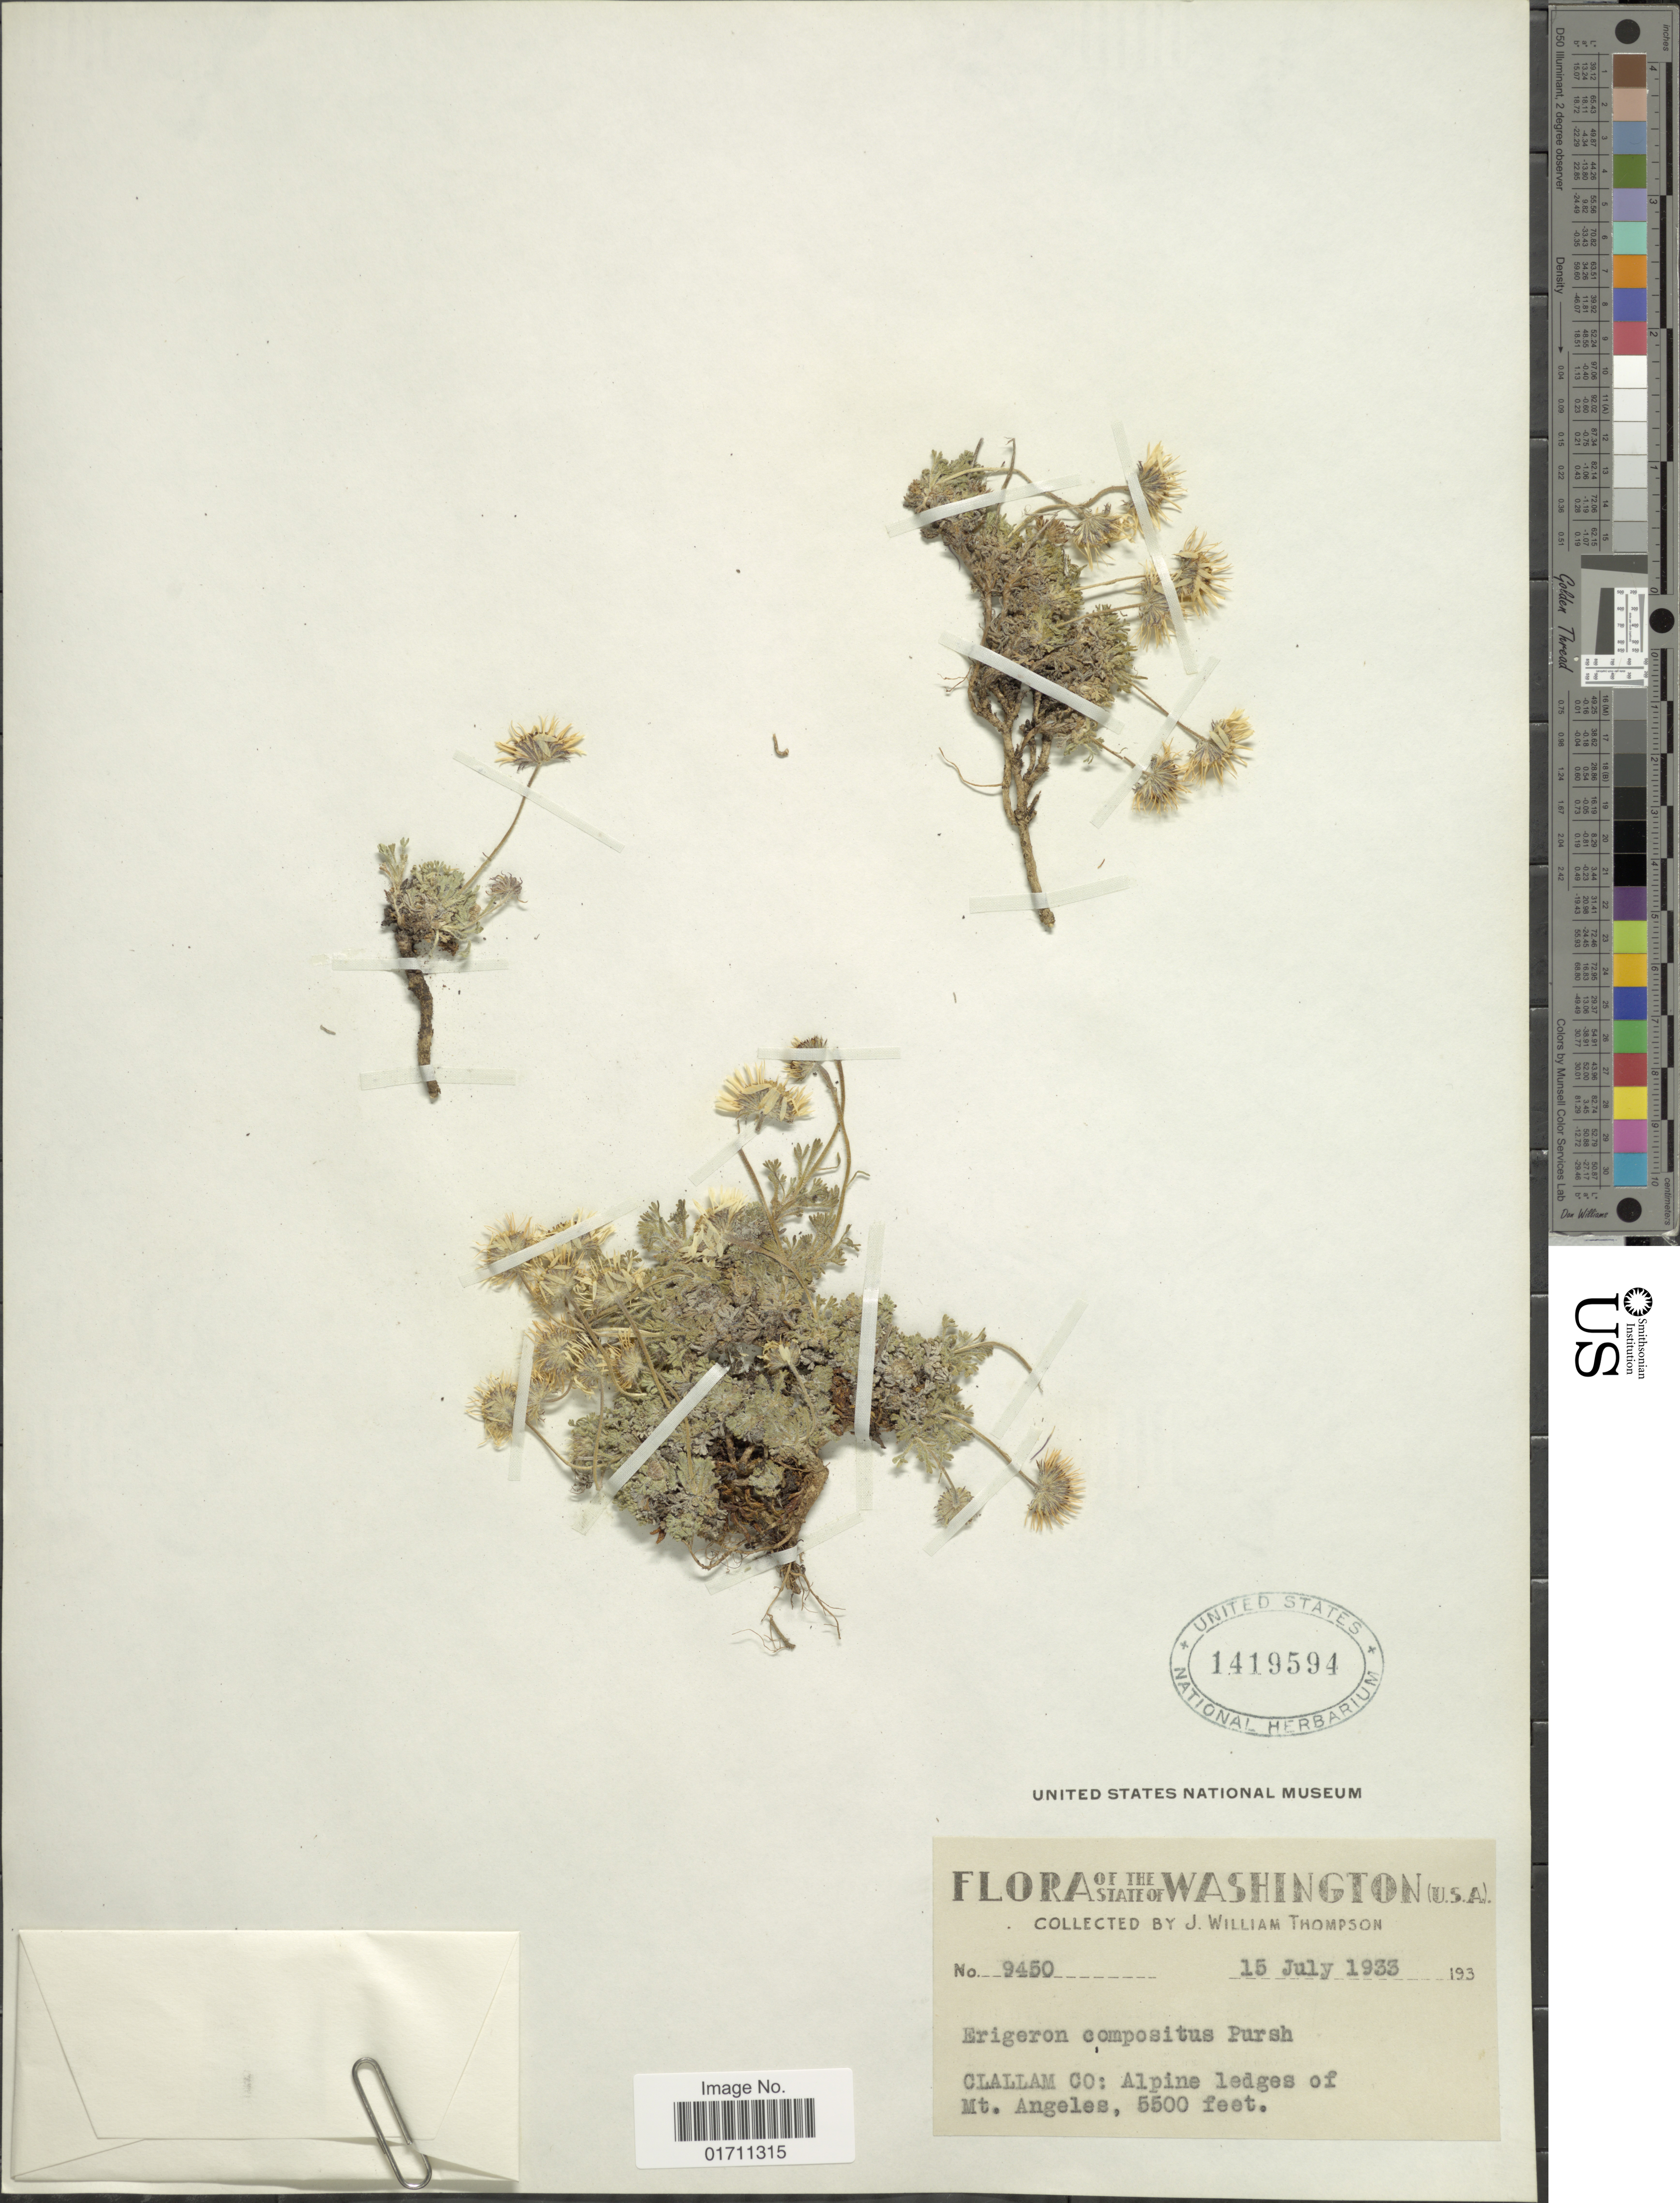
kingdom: Plantae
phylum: Tracheophyta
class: Magnoliopsida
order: Asterales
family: Asteraceae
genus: Erigeron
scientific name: Erigeron compositus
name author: Pursh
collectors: J. W. Thompson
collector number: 9450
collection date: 1933-07-15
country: United States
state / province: Washington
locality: Alpine ledges of Mt Angeles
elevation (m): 1676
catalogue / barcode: US 1419594